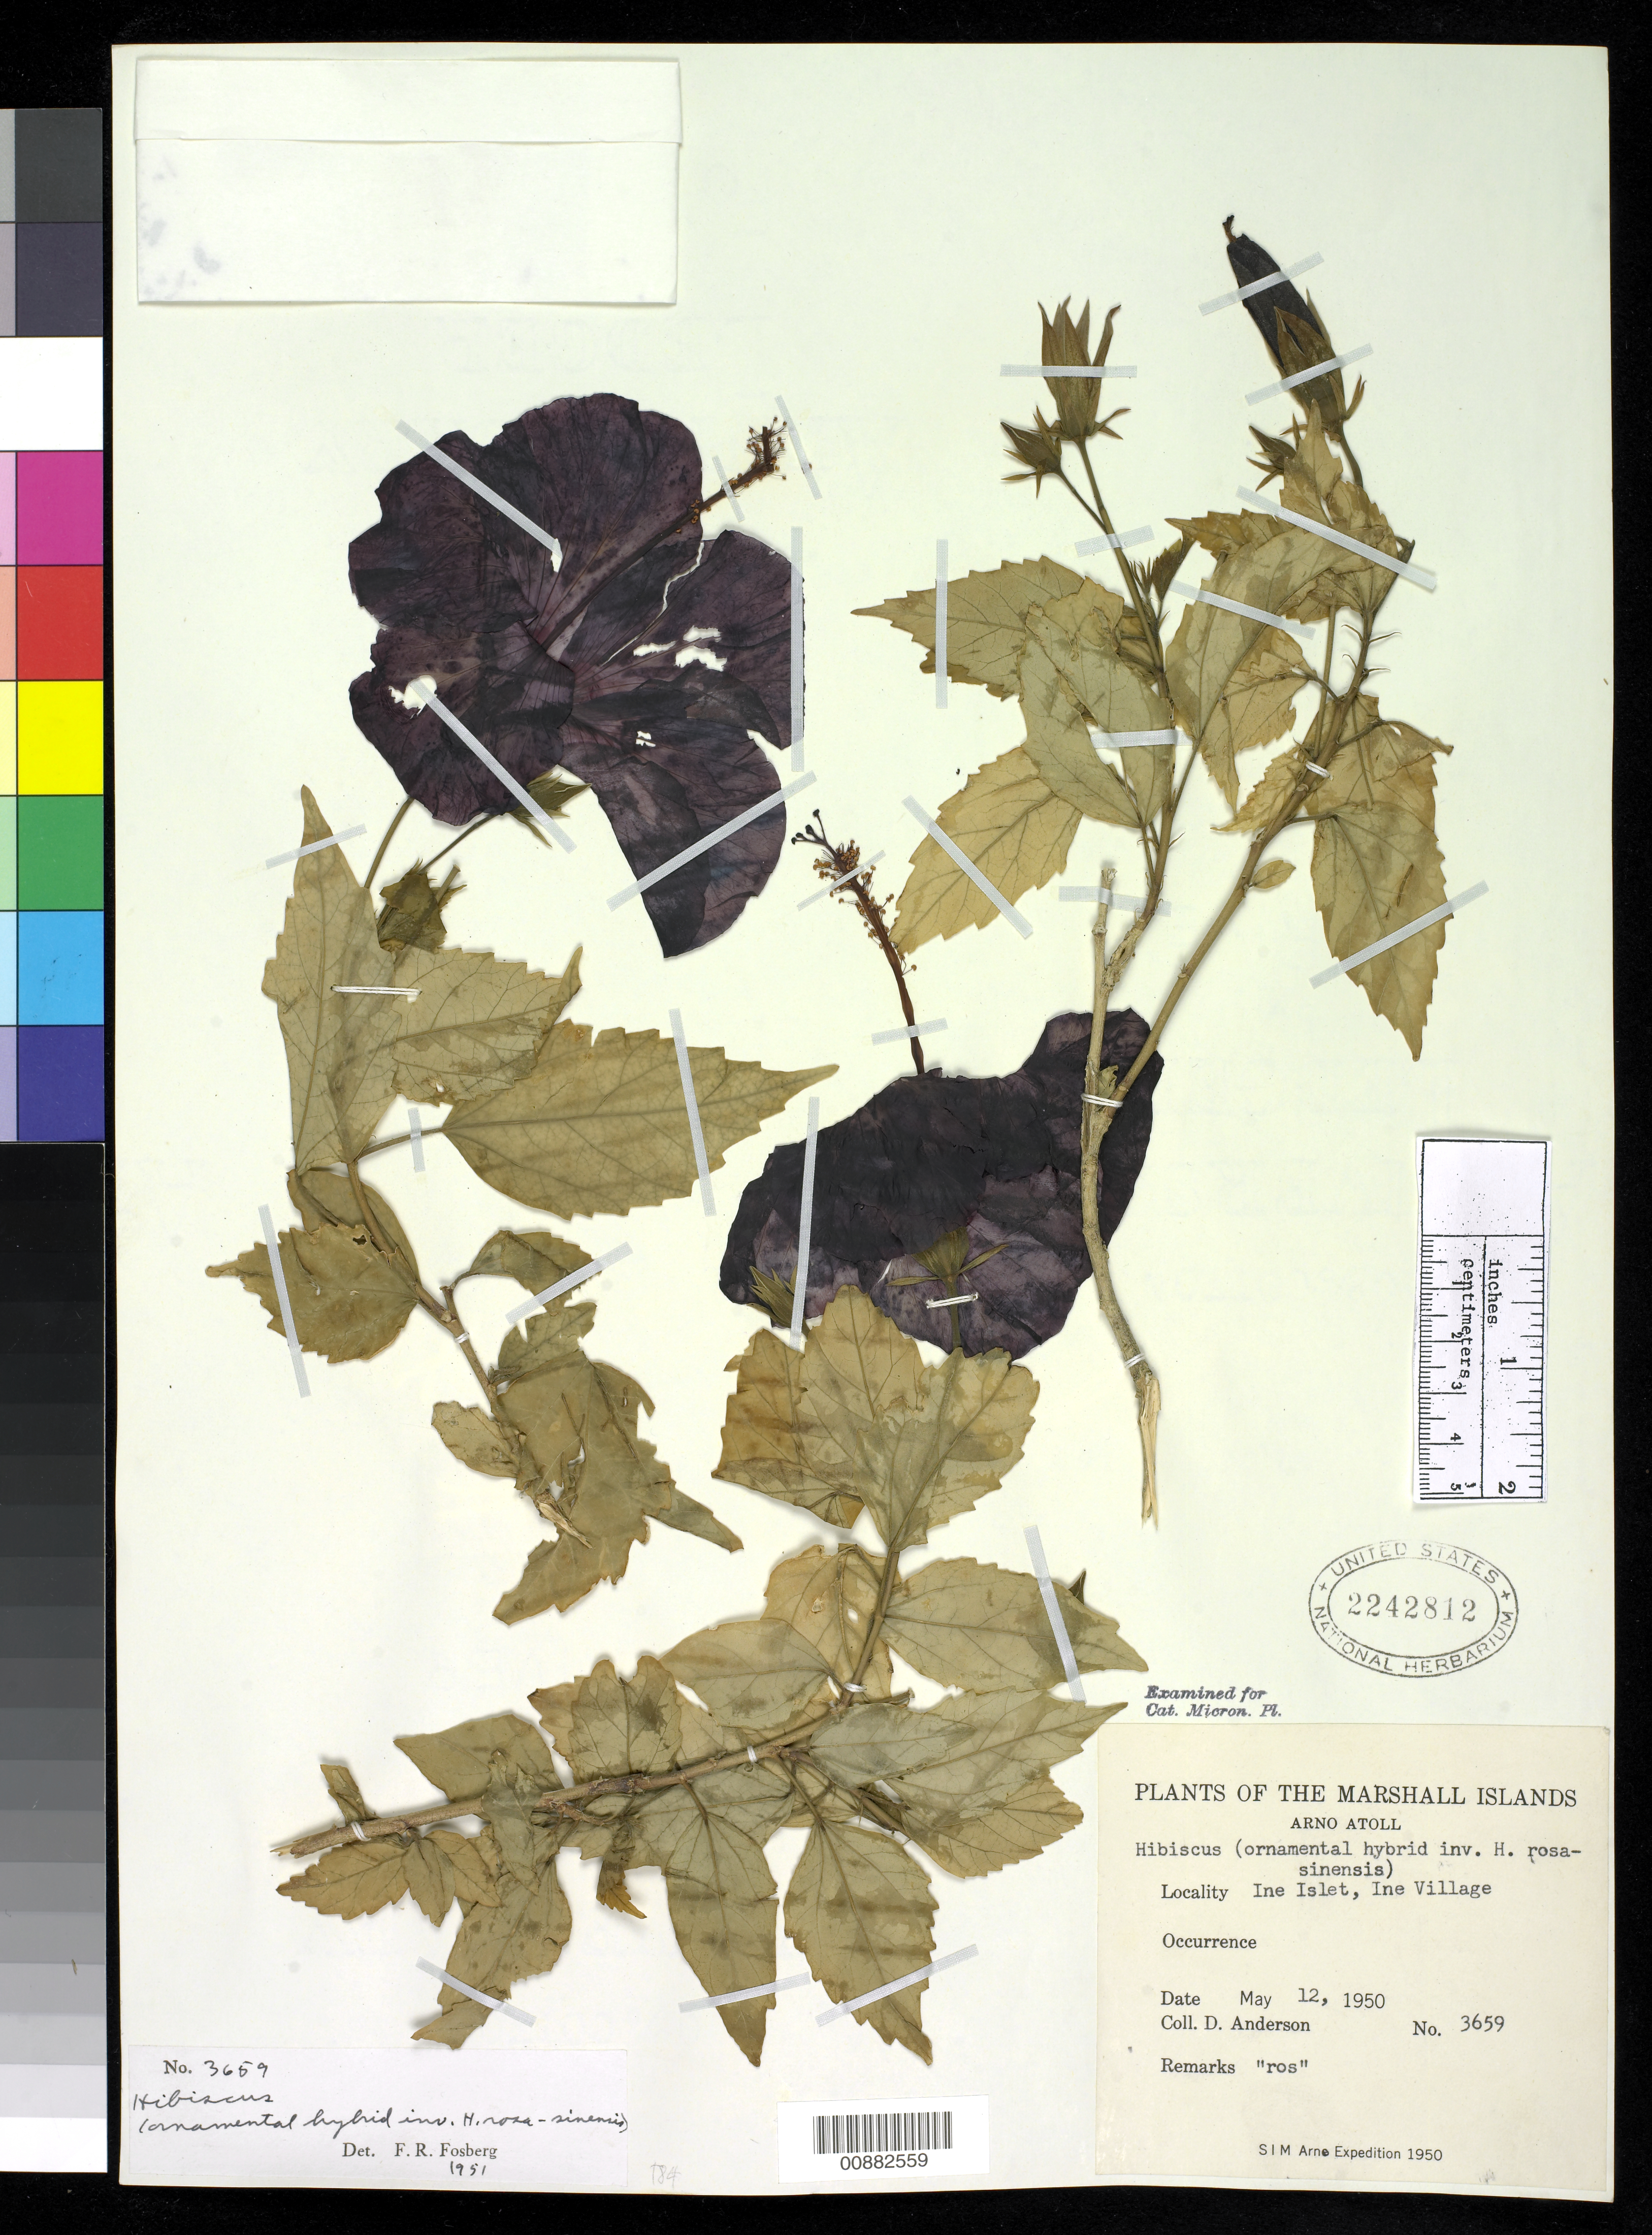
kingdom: Plantae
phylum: Tracheophyta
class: Magnoliopsida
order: Malvales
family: Malvaceae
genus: Hibiscus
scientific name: Hibiscus rosa-sinensis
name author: L.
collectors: D. Anderson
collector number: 3659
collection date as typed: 12 May 1950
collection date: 1950-05-12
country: Marshall Islands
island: Arno Atoll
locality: Ine Islet, Ine Village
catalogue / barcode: US 2242812